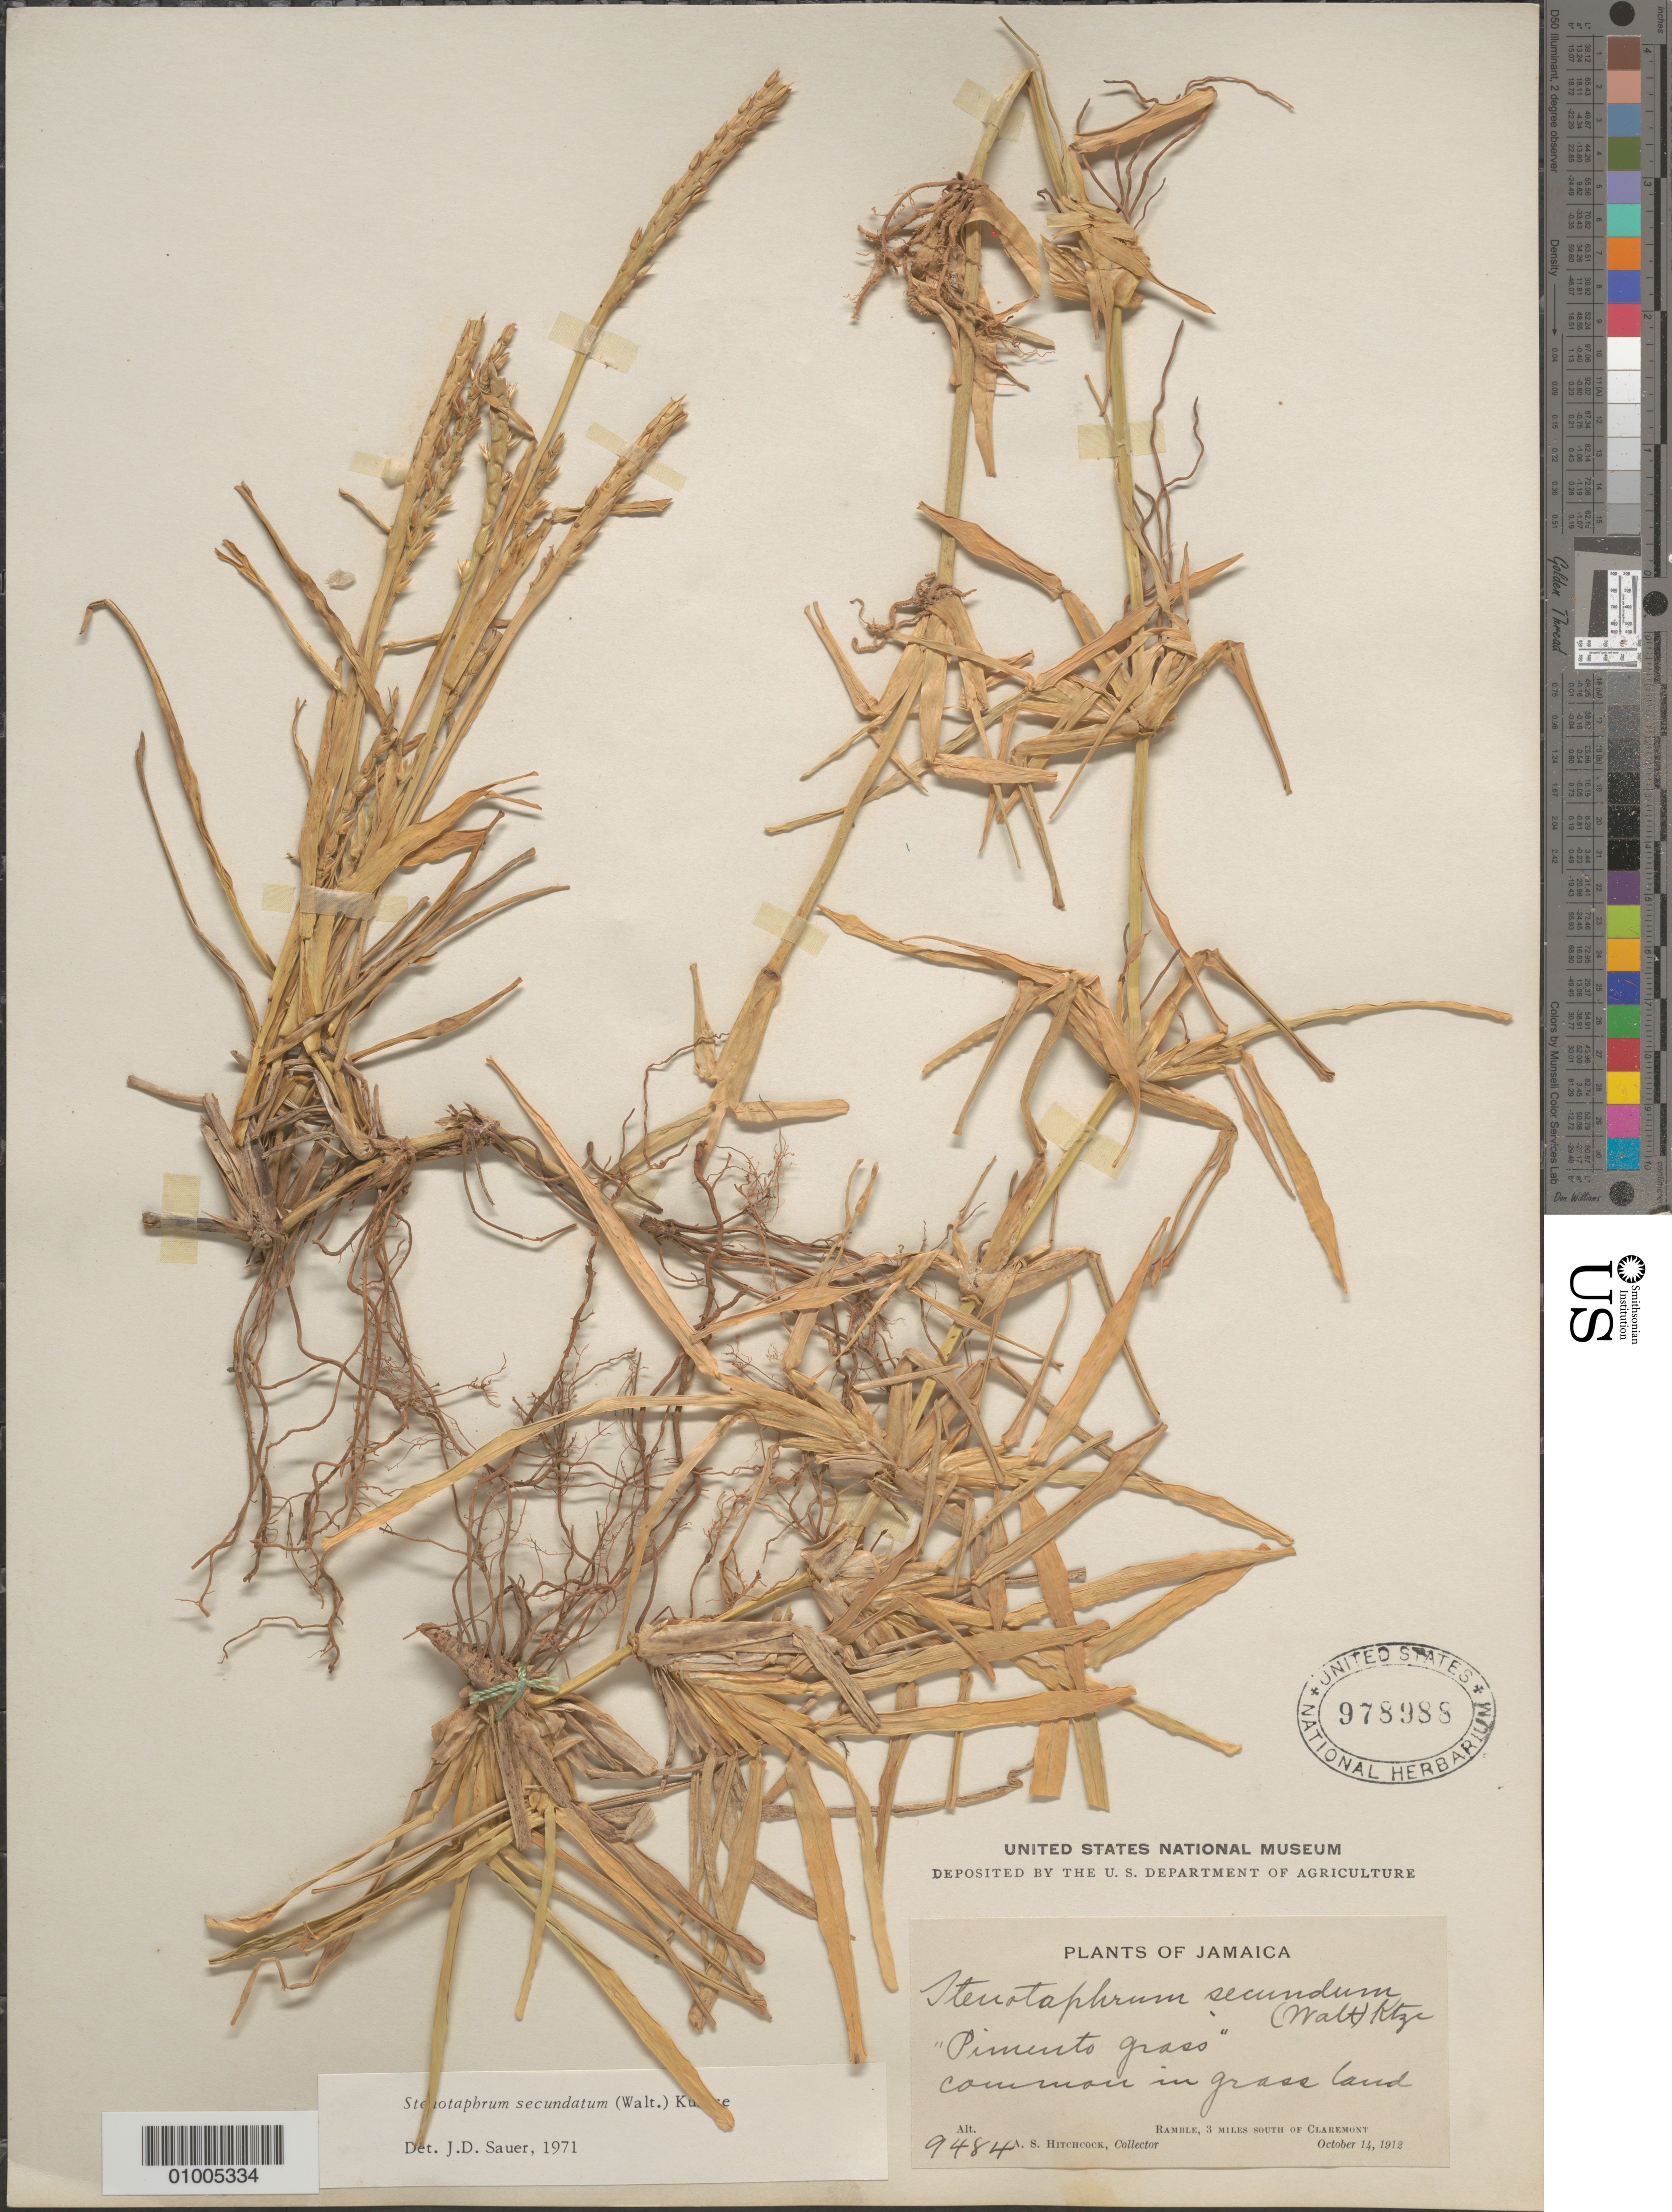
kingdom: Plantae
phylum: Tracheophyta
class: Liliopsida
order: Poales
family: Poaceae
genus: Stenotaphrum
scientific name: Stenotaphrum secundatum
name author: (Walter) Kuntze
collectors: A. S. Hitchcock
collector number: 9484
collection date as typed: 14 Oct 1912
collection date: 1912-10-14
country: Jamaica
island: Jamaica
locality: Common in grass land. Ramble, 3 miles south of Claremont.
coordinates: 0 N, 0 E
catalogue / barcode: US 978988